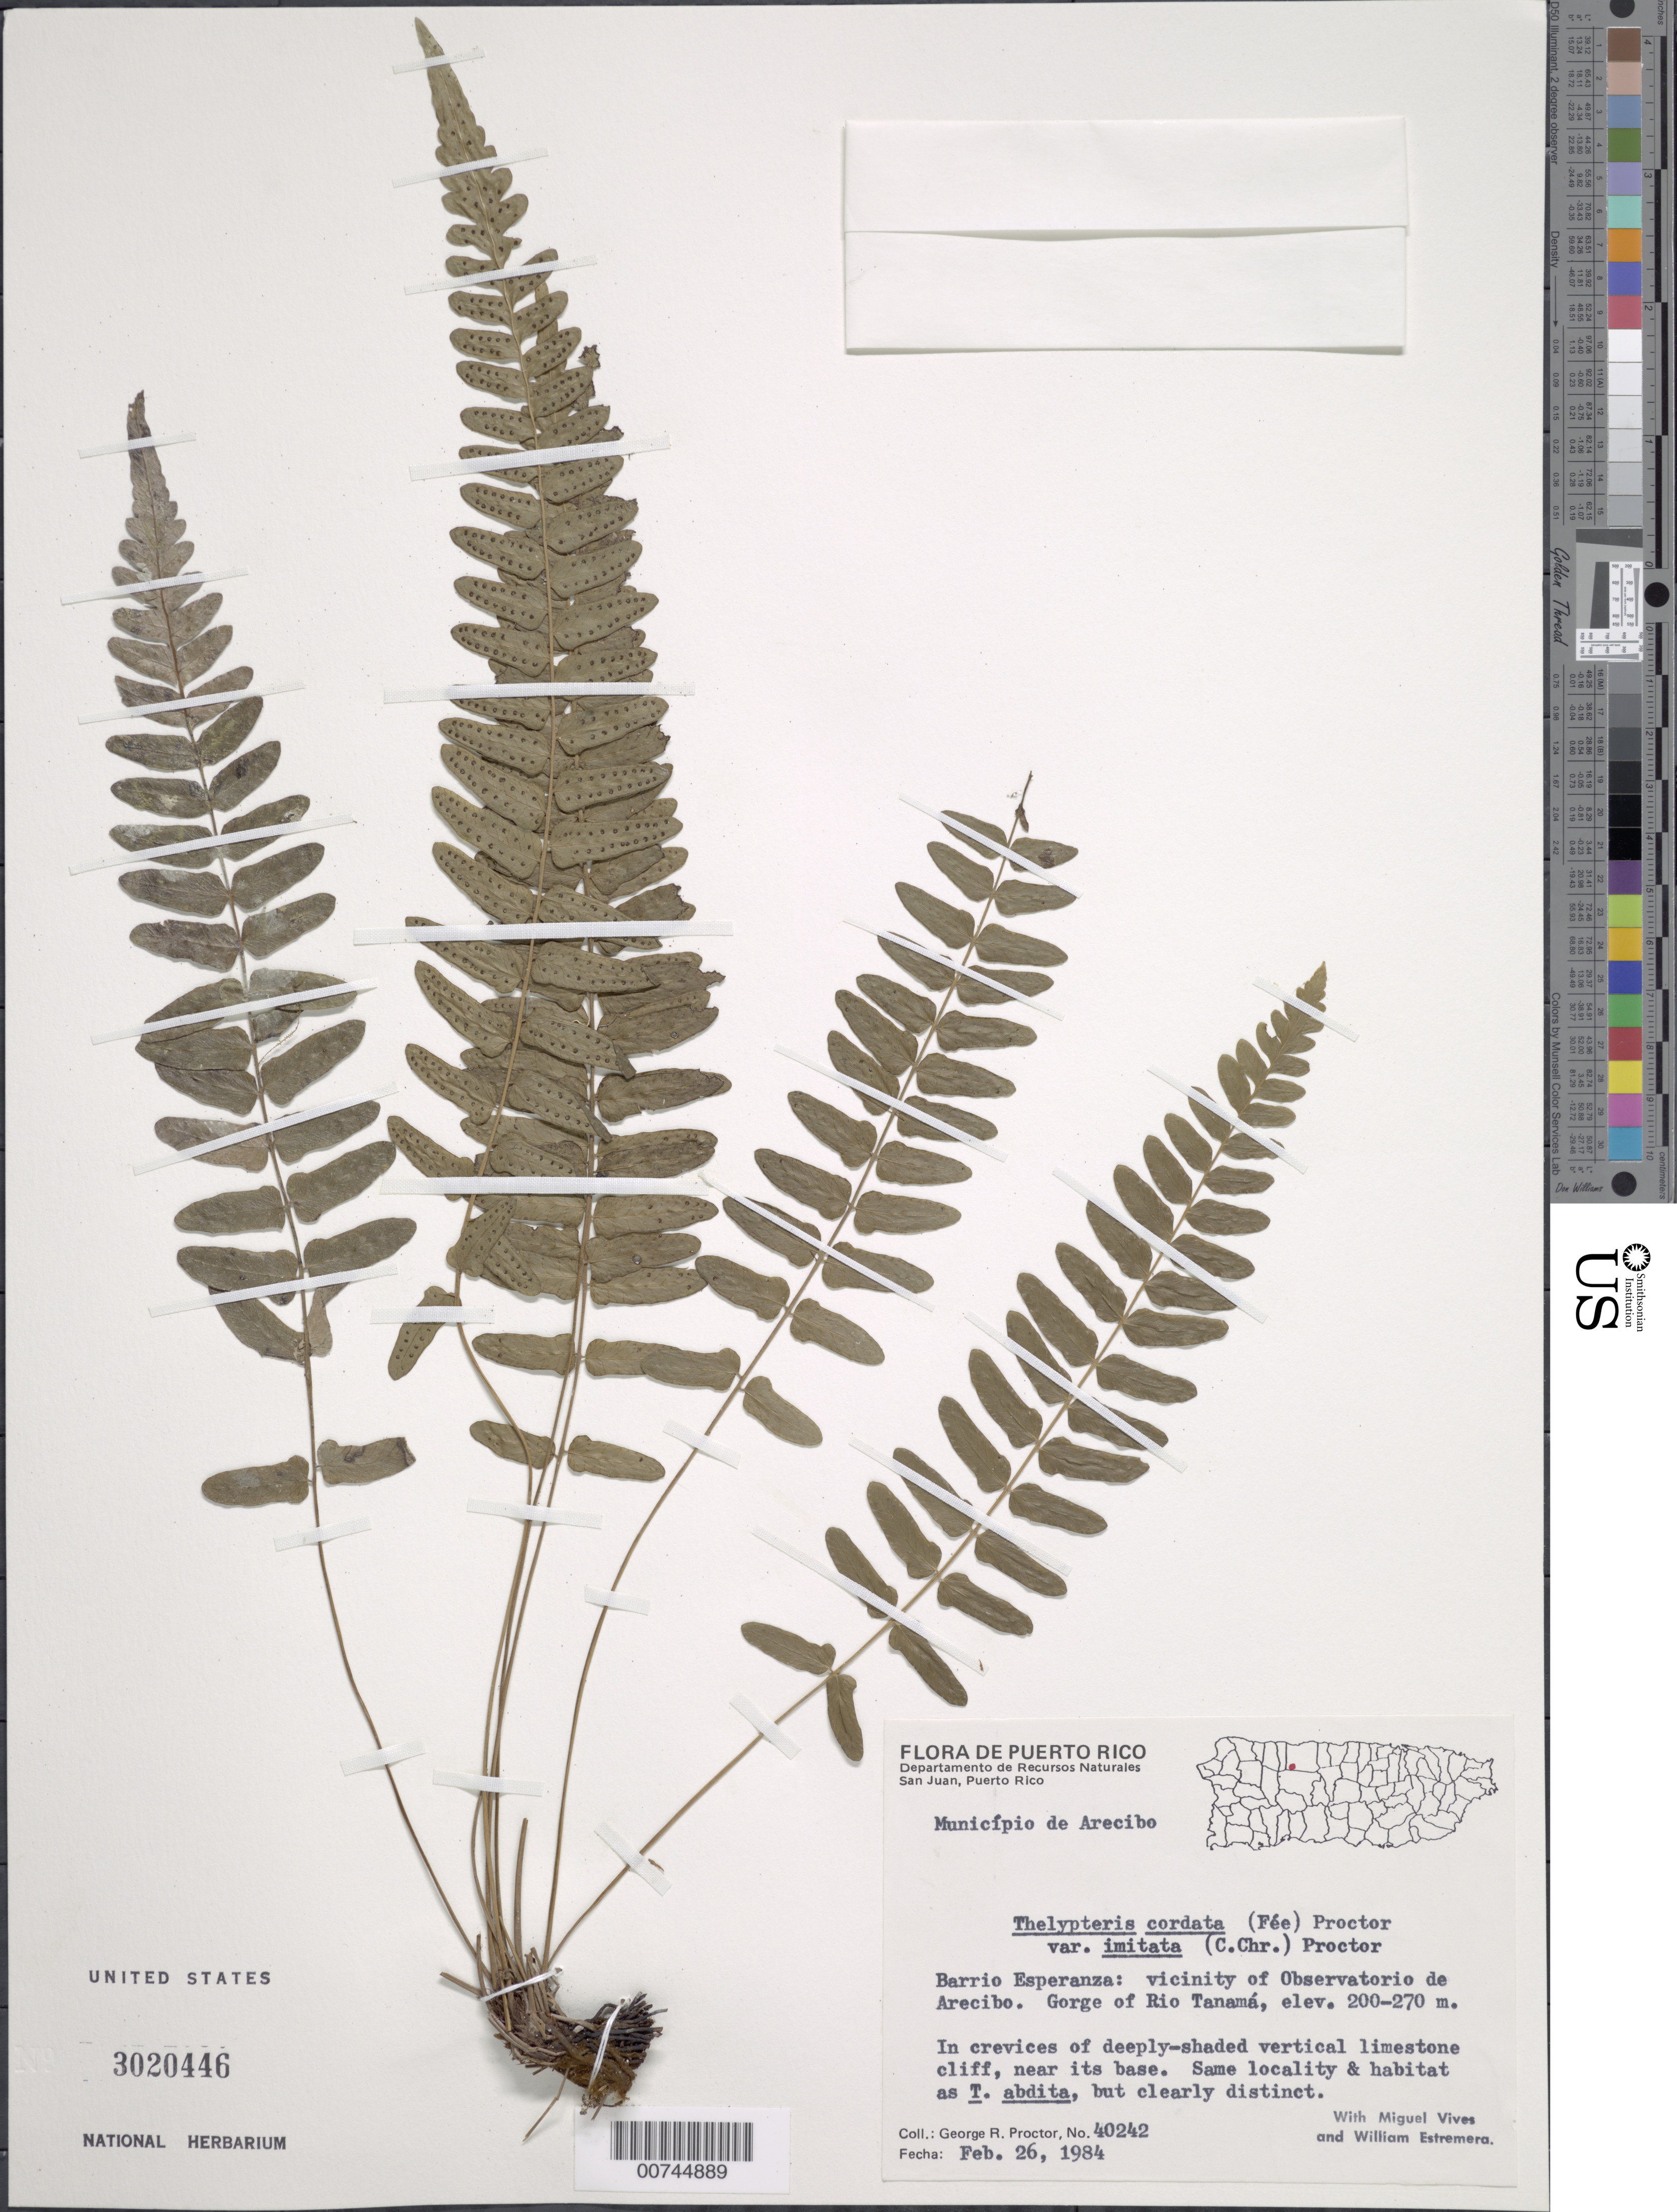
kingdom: Plantae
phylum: Tracheophyta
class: Polypodiopsida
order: Polypodiales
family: Thelypteridaceae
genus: Goniopteris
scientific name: Goniopteris cordata (Fée) comb. nov., ined 2015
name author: (Fée)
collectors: G. R. Proctor, M. Vives & W. Estremera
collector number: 40242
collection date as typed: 26 Feb 1984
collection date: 1984-02-26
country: Puerto Rico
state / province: Arecibo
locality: Barrio Esperanza: vicinity of Observatorio de Arecibo. Gorge of Río Tanamá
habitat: In crevices of deeply-shaded vertical limestone cliff, near its base. Same locality & habitat as T. abdita, but clearly dist.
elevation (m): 200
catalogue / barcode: US 3020446